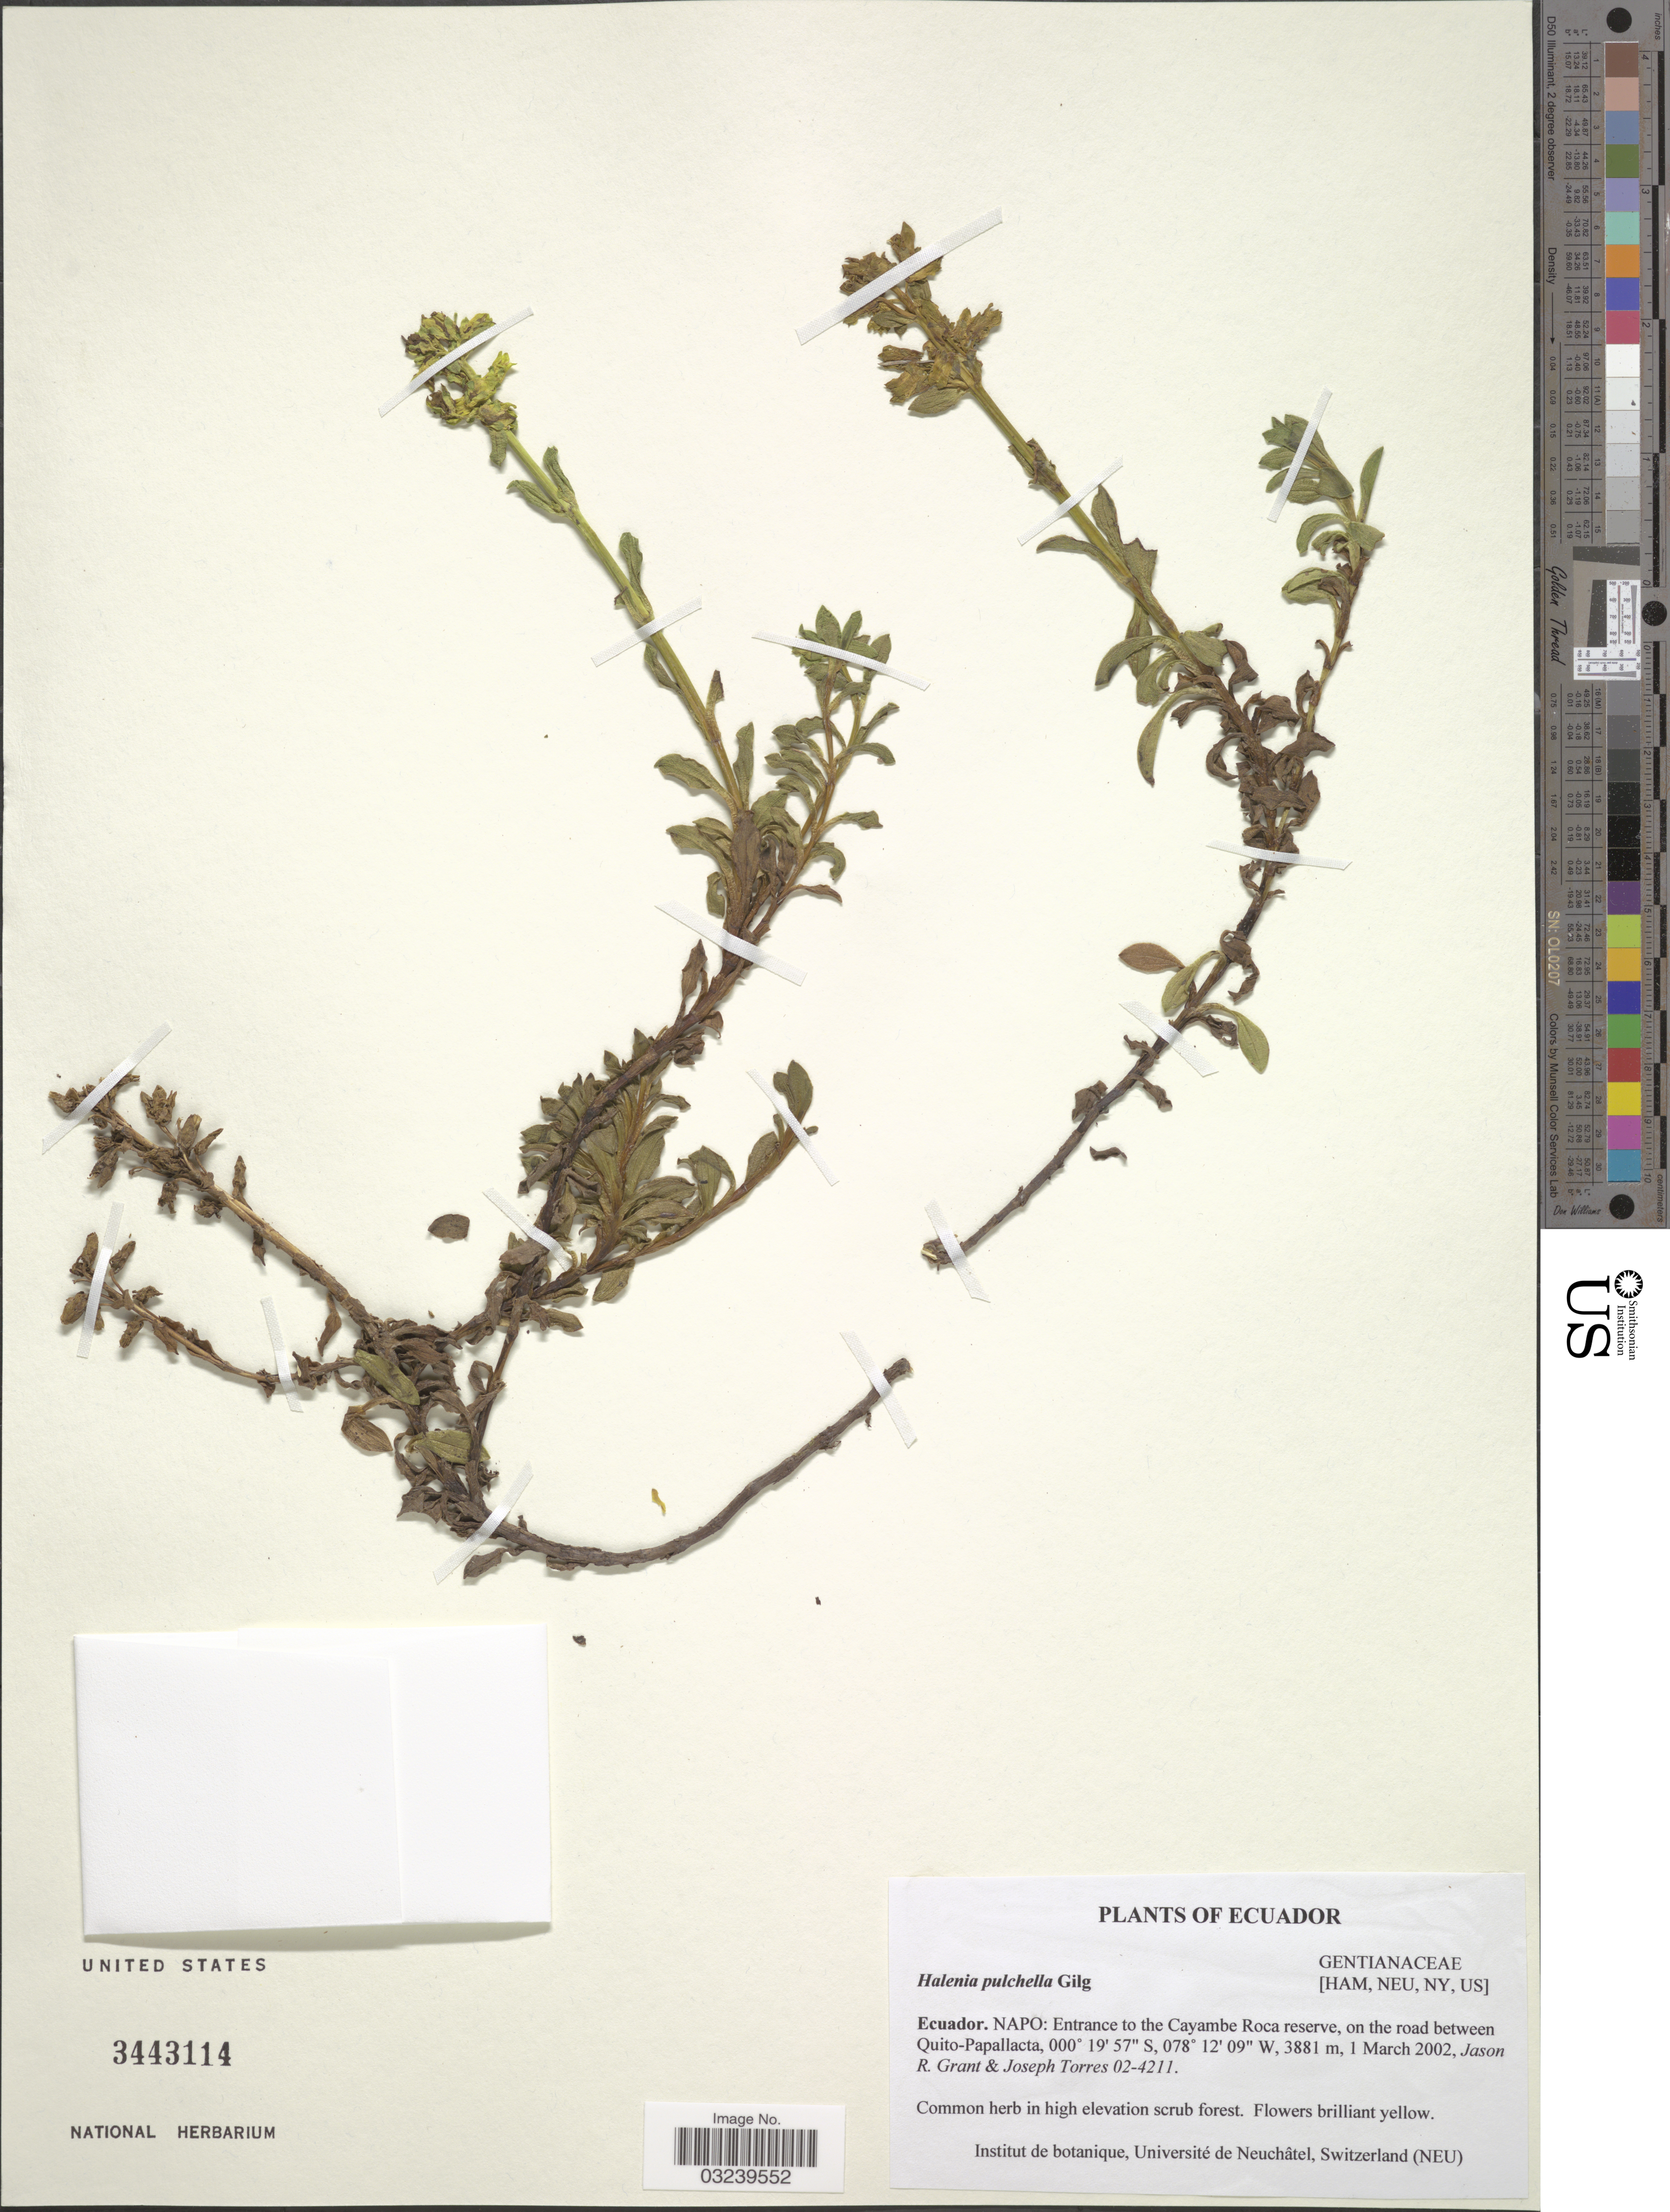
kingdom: Plantae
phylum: Tracheophyta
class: Magnoliopsida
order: Gentianales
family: Gentianaceae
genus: Halenia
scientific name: Halenia pulchella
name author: Gilg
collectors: J. R. Grant & J. Torres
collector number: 02-4211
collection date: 2002-03-01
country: Ecuador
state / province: Napo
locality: Entrance to the Cayambe Roca reserve, on the road between Quito-Papallacta.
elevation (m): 3881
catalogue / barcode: US 3443114